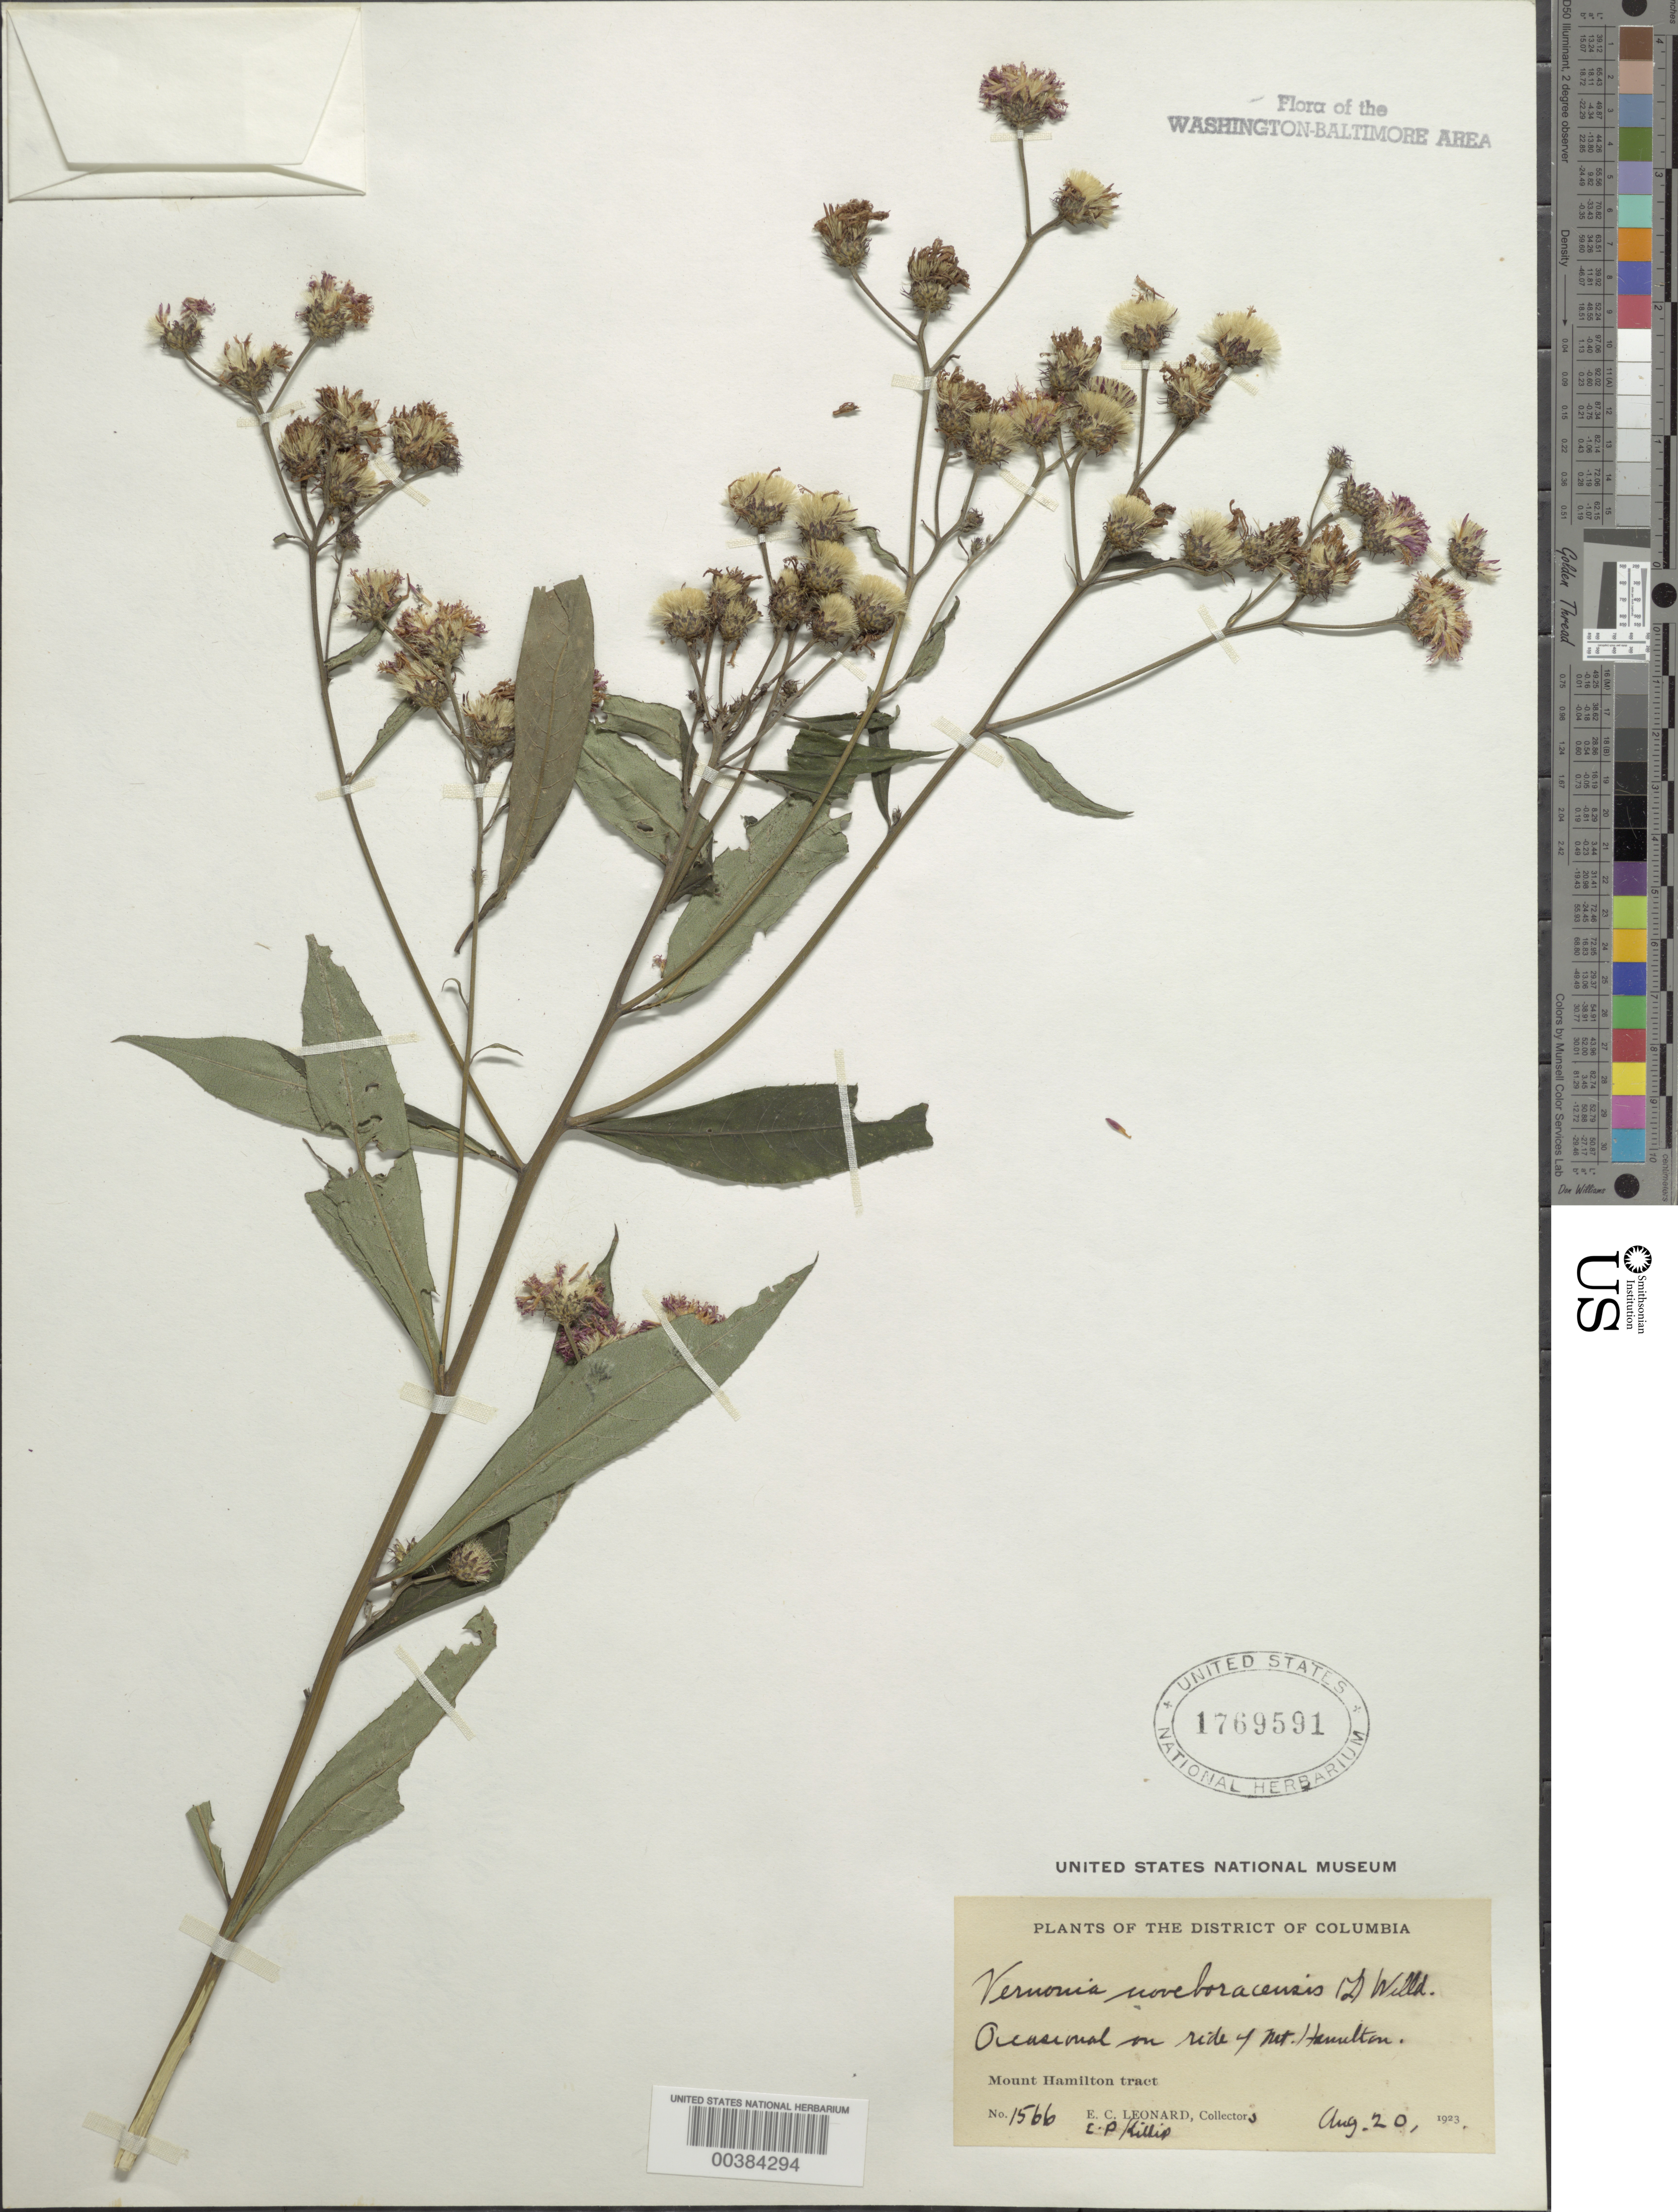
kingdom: Plantae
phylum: Tracheophyta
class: Magnoliopsida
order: Asterales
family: Asteraceae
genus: Vernonia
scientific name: Vernonia noveboracensis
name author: (L.) Michx.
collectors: E. C. Leonard & E. P. Killip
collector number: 1566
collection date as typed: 20 Aug 1923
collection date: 1923-08-20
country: United States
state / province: District of Columbia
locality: Mt Hamilton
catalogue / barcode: US 1769591